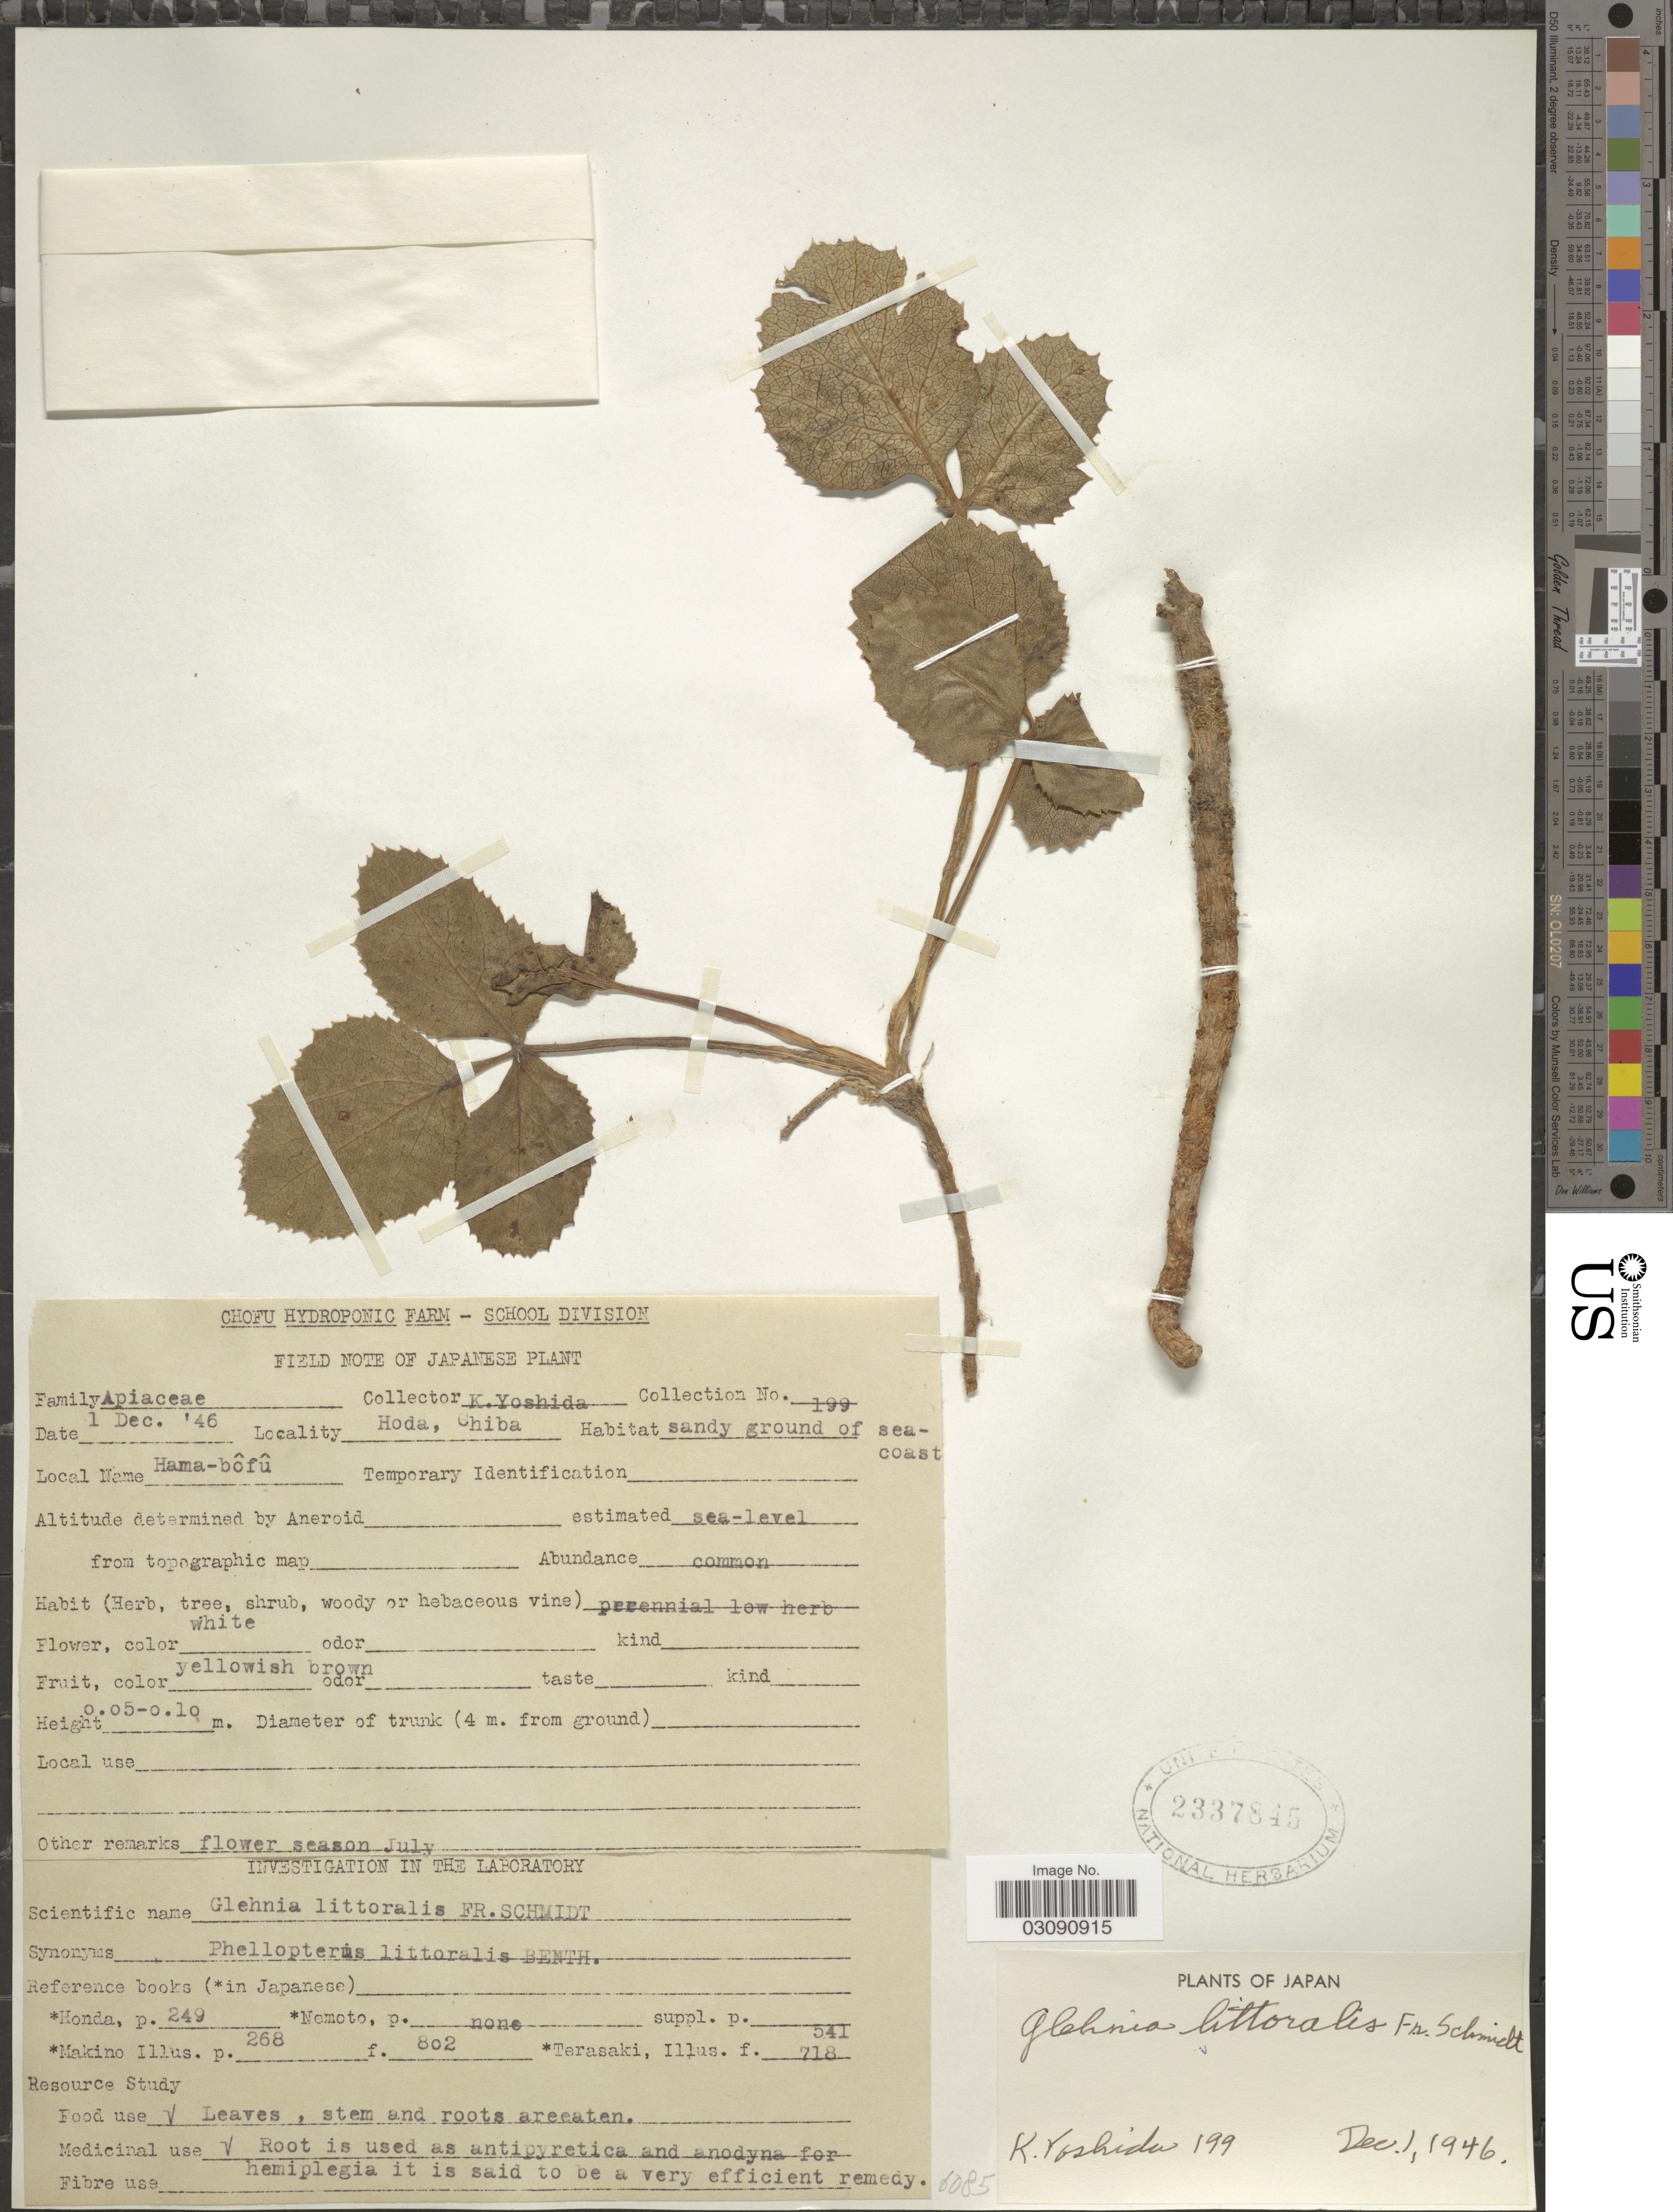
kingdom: Plantae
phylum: Tracheophyta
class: Magnoliopsida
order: Apiales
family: Apiaceae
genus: Glehnia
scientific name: Glehnia littoralis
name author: (J.G. Cooper) F. Schmidt ex Miq.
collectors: K. Yoshida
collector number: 199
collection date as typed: Transcribed d/m/y: 1/12/46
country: Japan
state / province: Tiba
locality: Hoda, Chiba.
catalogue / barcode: US 2337845